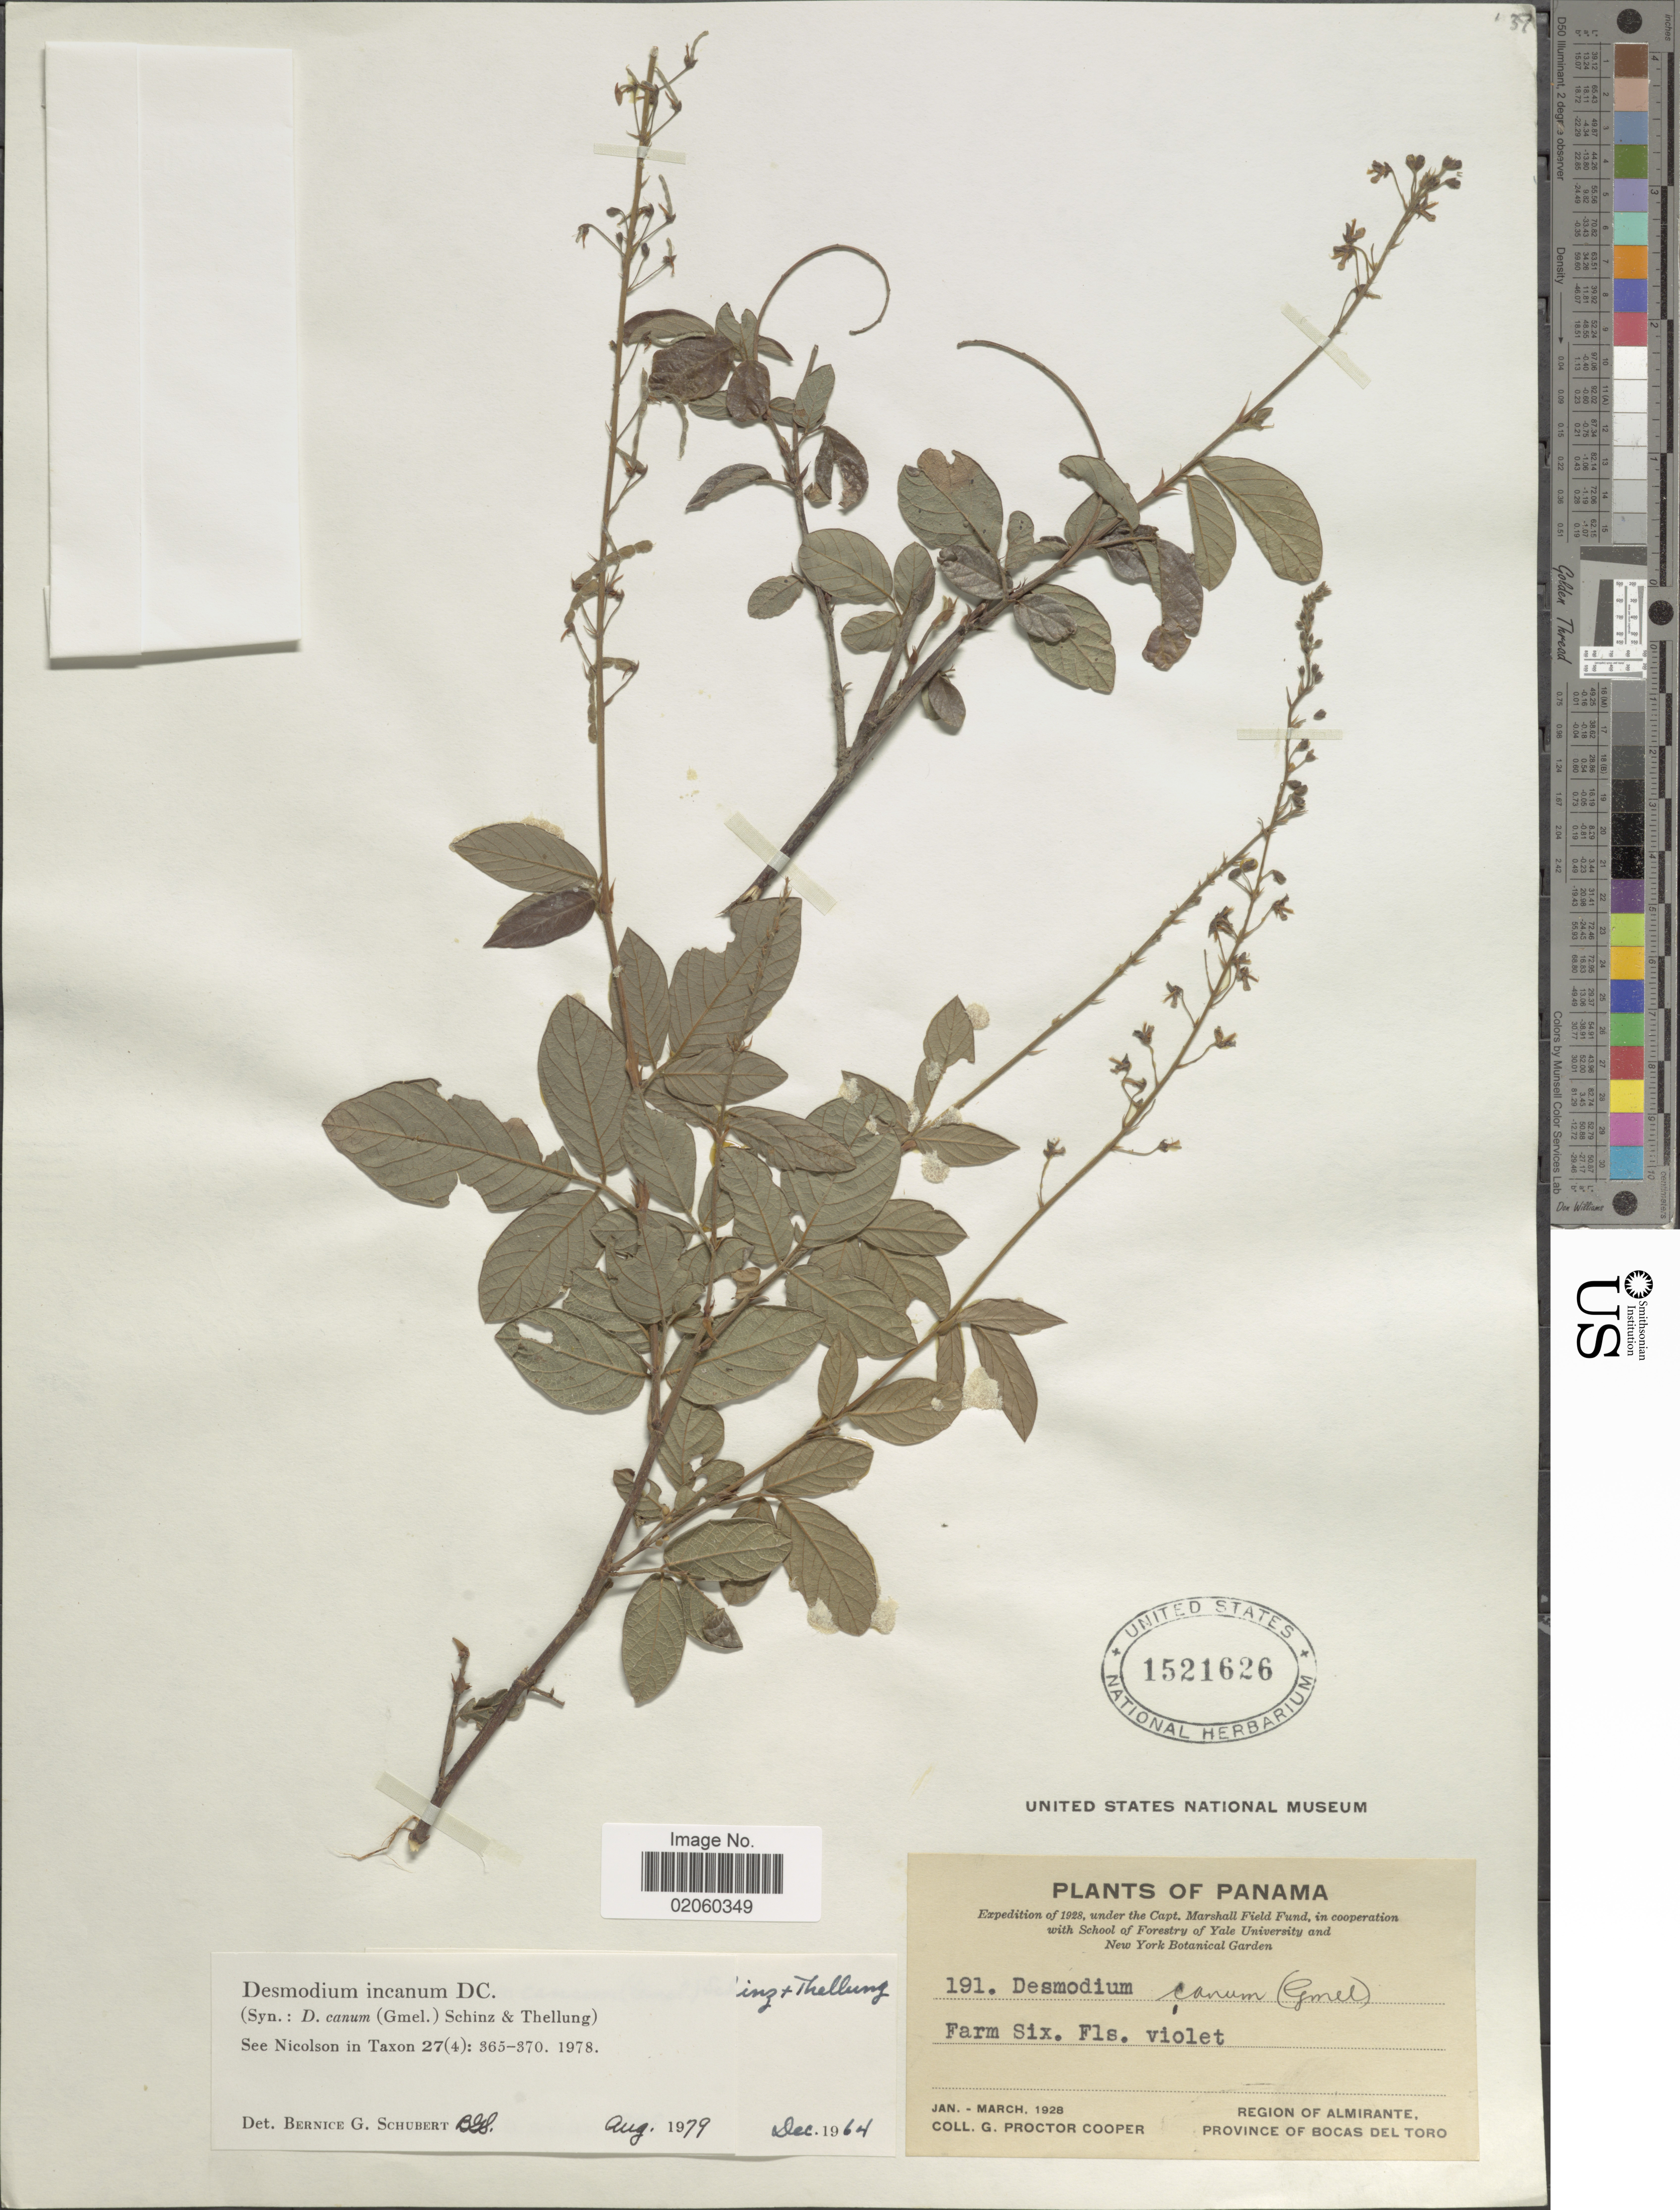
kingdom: Plantae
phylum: Tracheophyta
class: Magnoliopsida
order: Fabales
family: Fabaceae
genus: Desmodium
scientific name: Desmodium incanum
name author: (Sw.) DC.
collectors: G. Cooper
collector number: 191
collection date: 1928-01/1928-03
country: Panama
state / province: Bocas del Toro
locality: Region of Almirante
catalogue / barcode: US 1521626